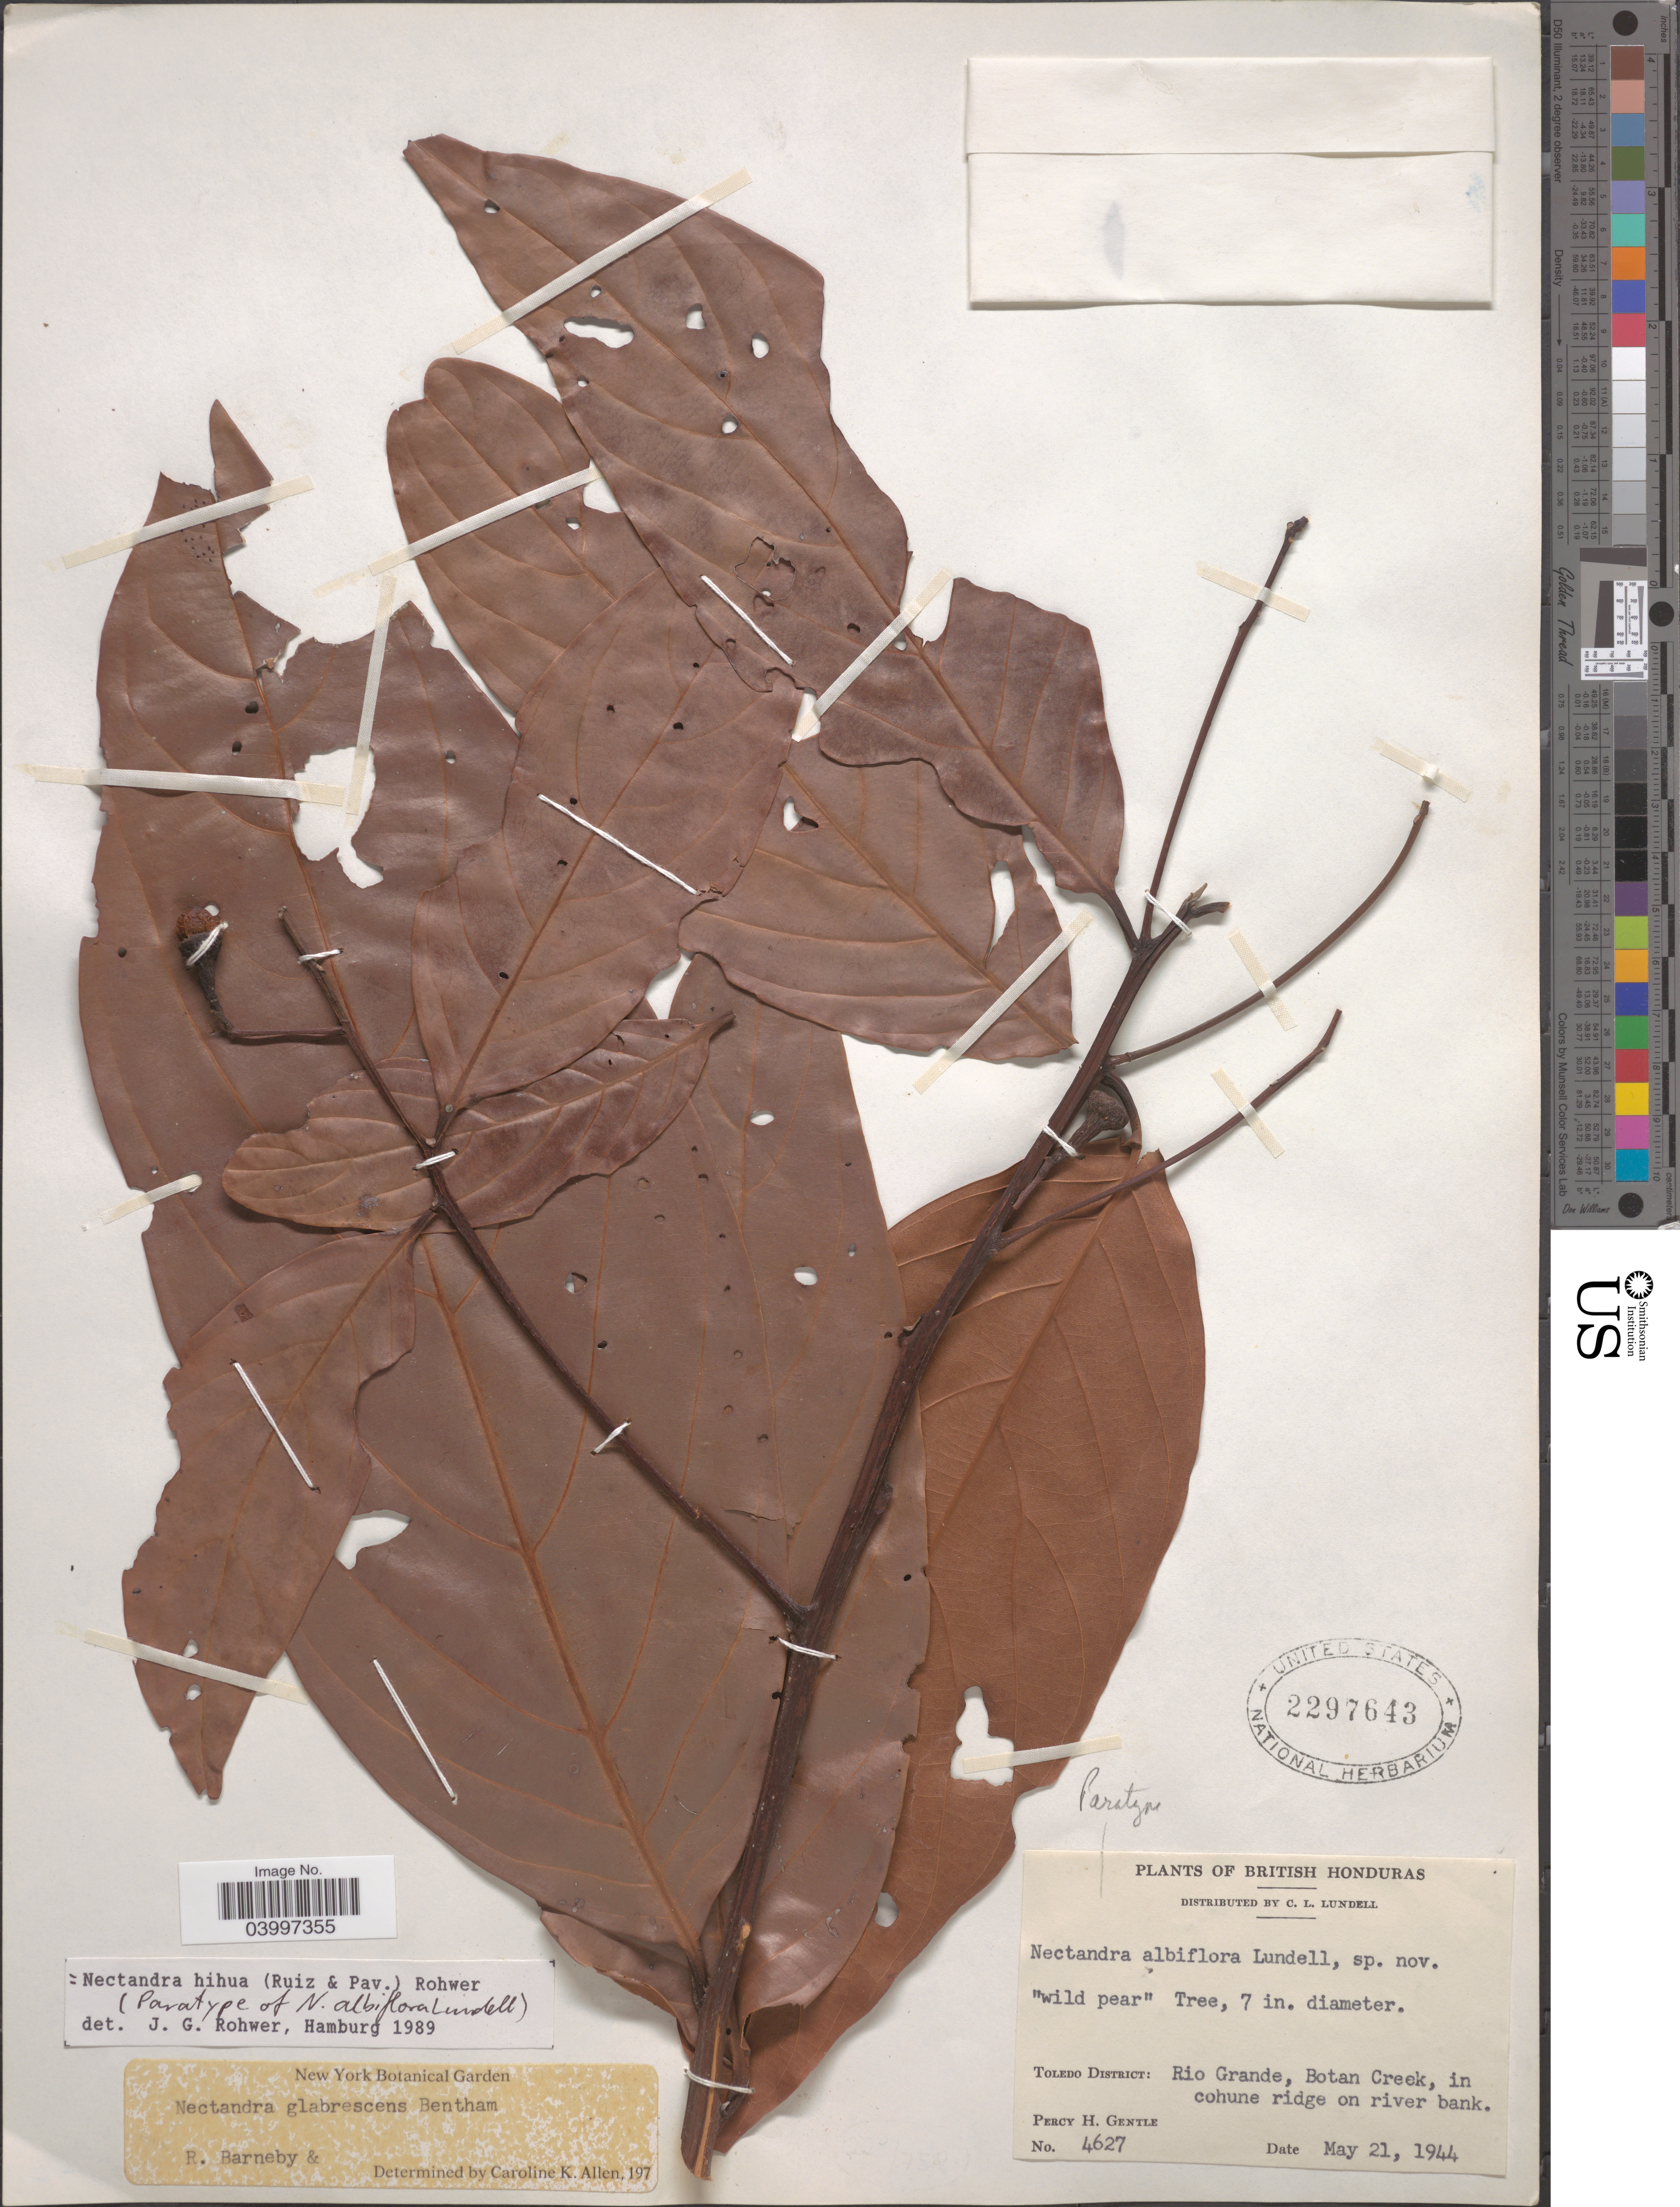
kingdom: Plantae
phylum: Tracheophyta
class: Magnoliopsida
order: Laurales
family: Lauraceae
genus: Nectandra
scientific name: Nectandra hihua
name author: (Ruiz & Pav.) Rohwer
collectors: P. H. Gentle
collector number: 4627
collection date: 1944-05-21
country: Belize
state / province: Toledo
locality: British Honduras. Toledo District: Rio Grande, Botan Creek.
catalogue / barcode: US 2297643